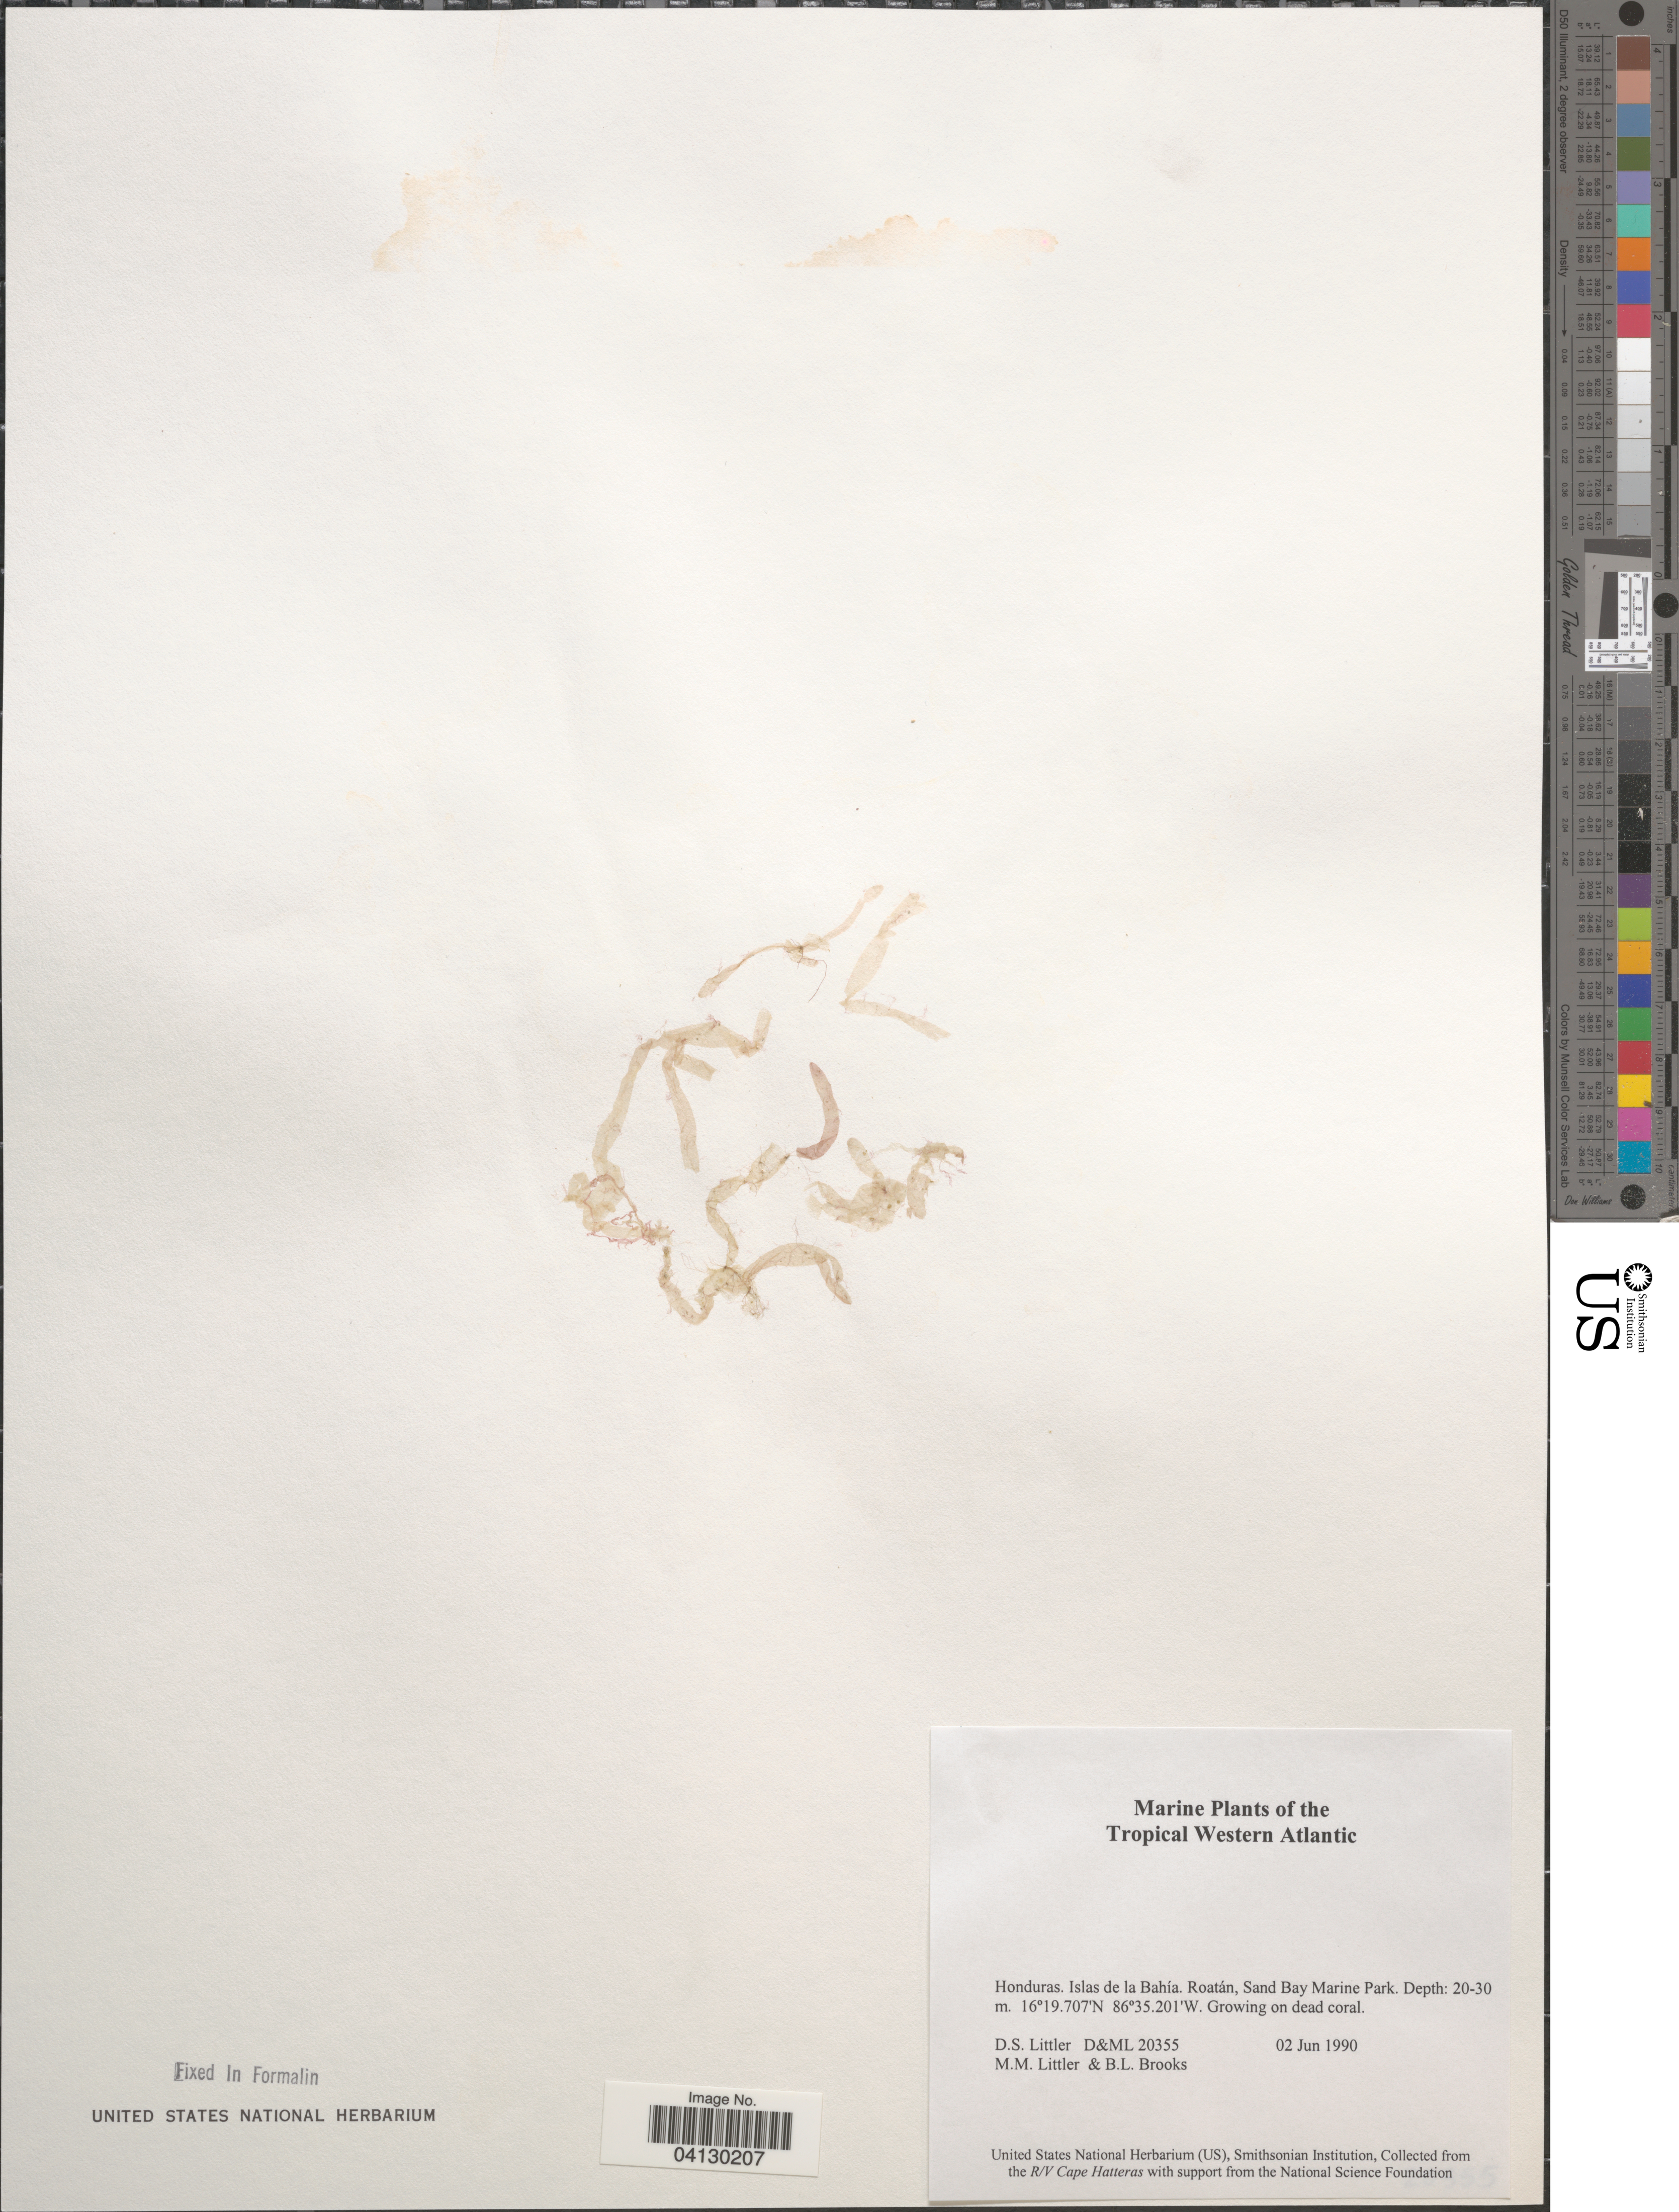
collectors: D. S. Littler & B. Brooks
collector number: D&ML20355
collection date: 1990-06-02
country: Honduras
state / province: Islas de la Bahía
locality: Tropical Western Atlantic. Roatán, Sand Bay Marine Park.